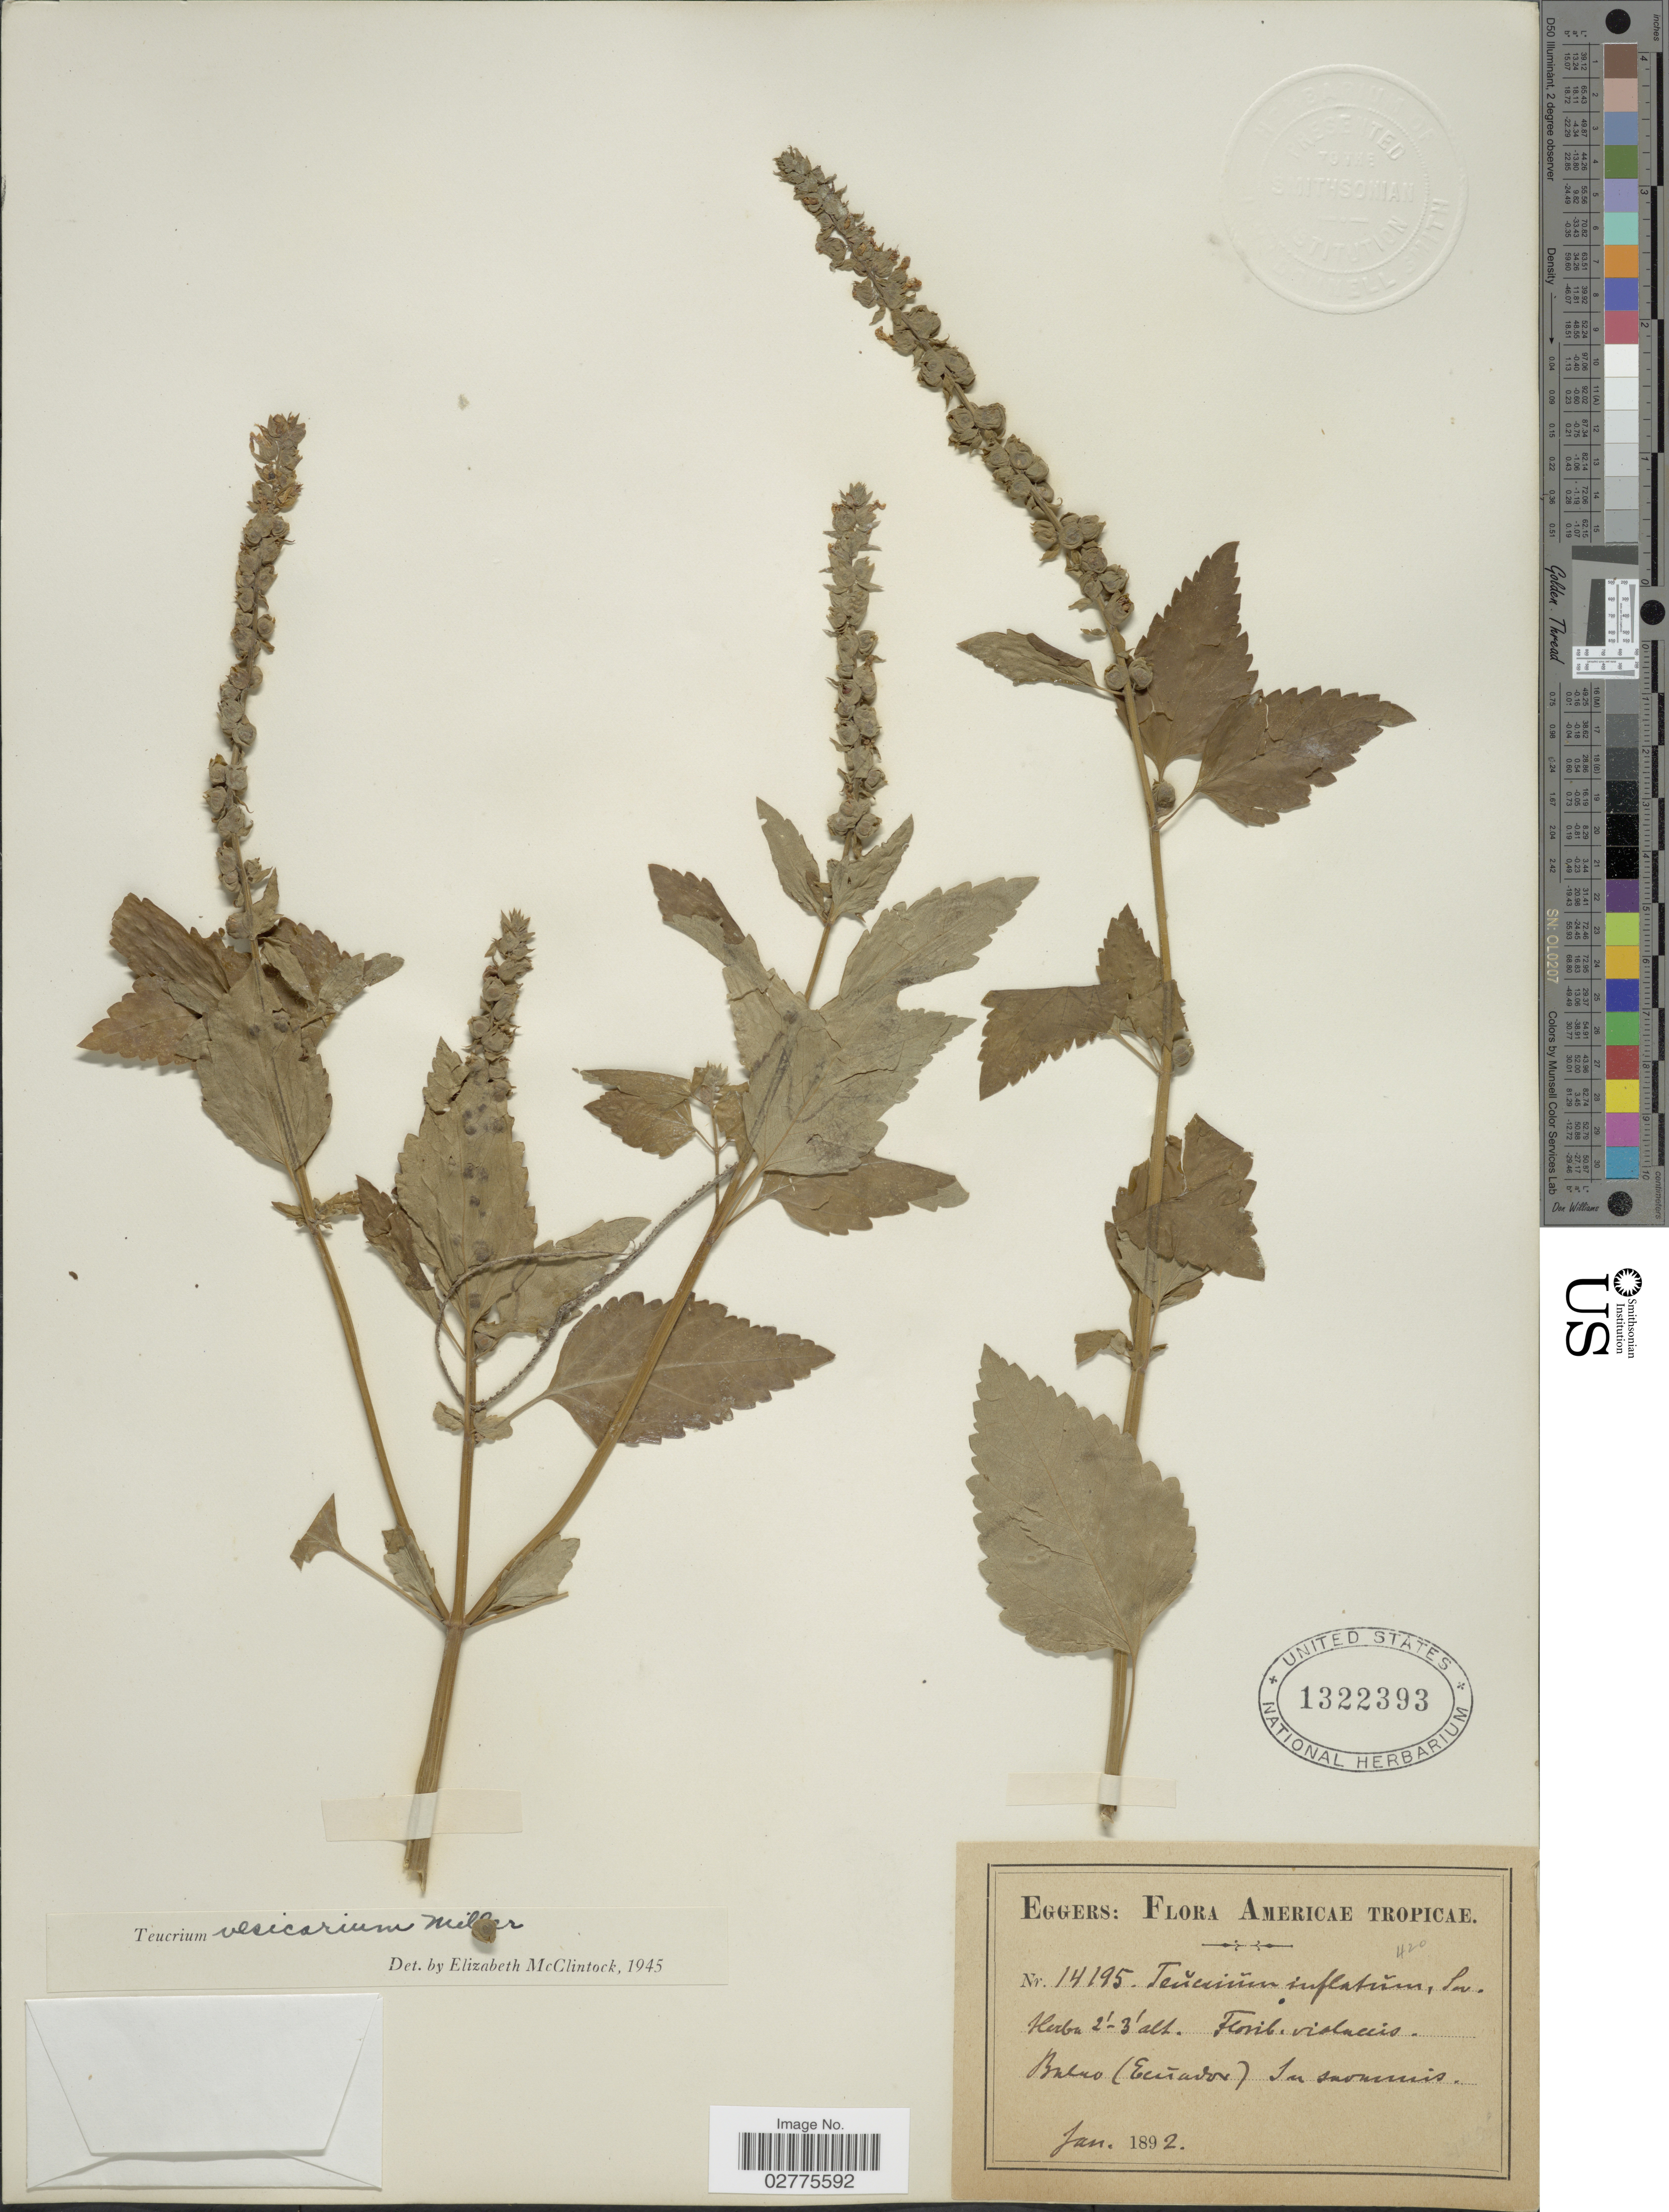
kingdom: Plantae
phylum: Tracheophyta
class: Magnoliopsida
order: Lamiales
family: Lamiaceae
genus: Teucrium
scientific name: Teucrium vesicarium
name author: Mill.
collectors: -. Eggers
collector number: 14195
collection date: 1892-01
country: Ecuador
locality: Bueno.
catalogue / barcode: US 1322393